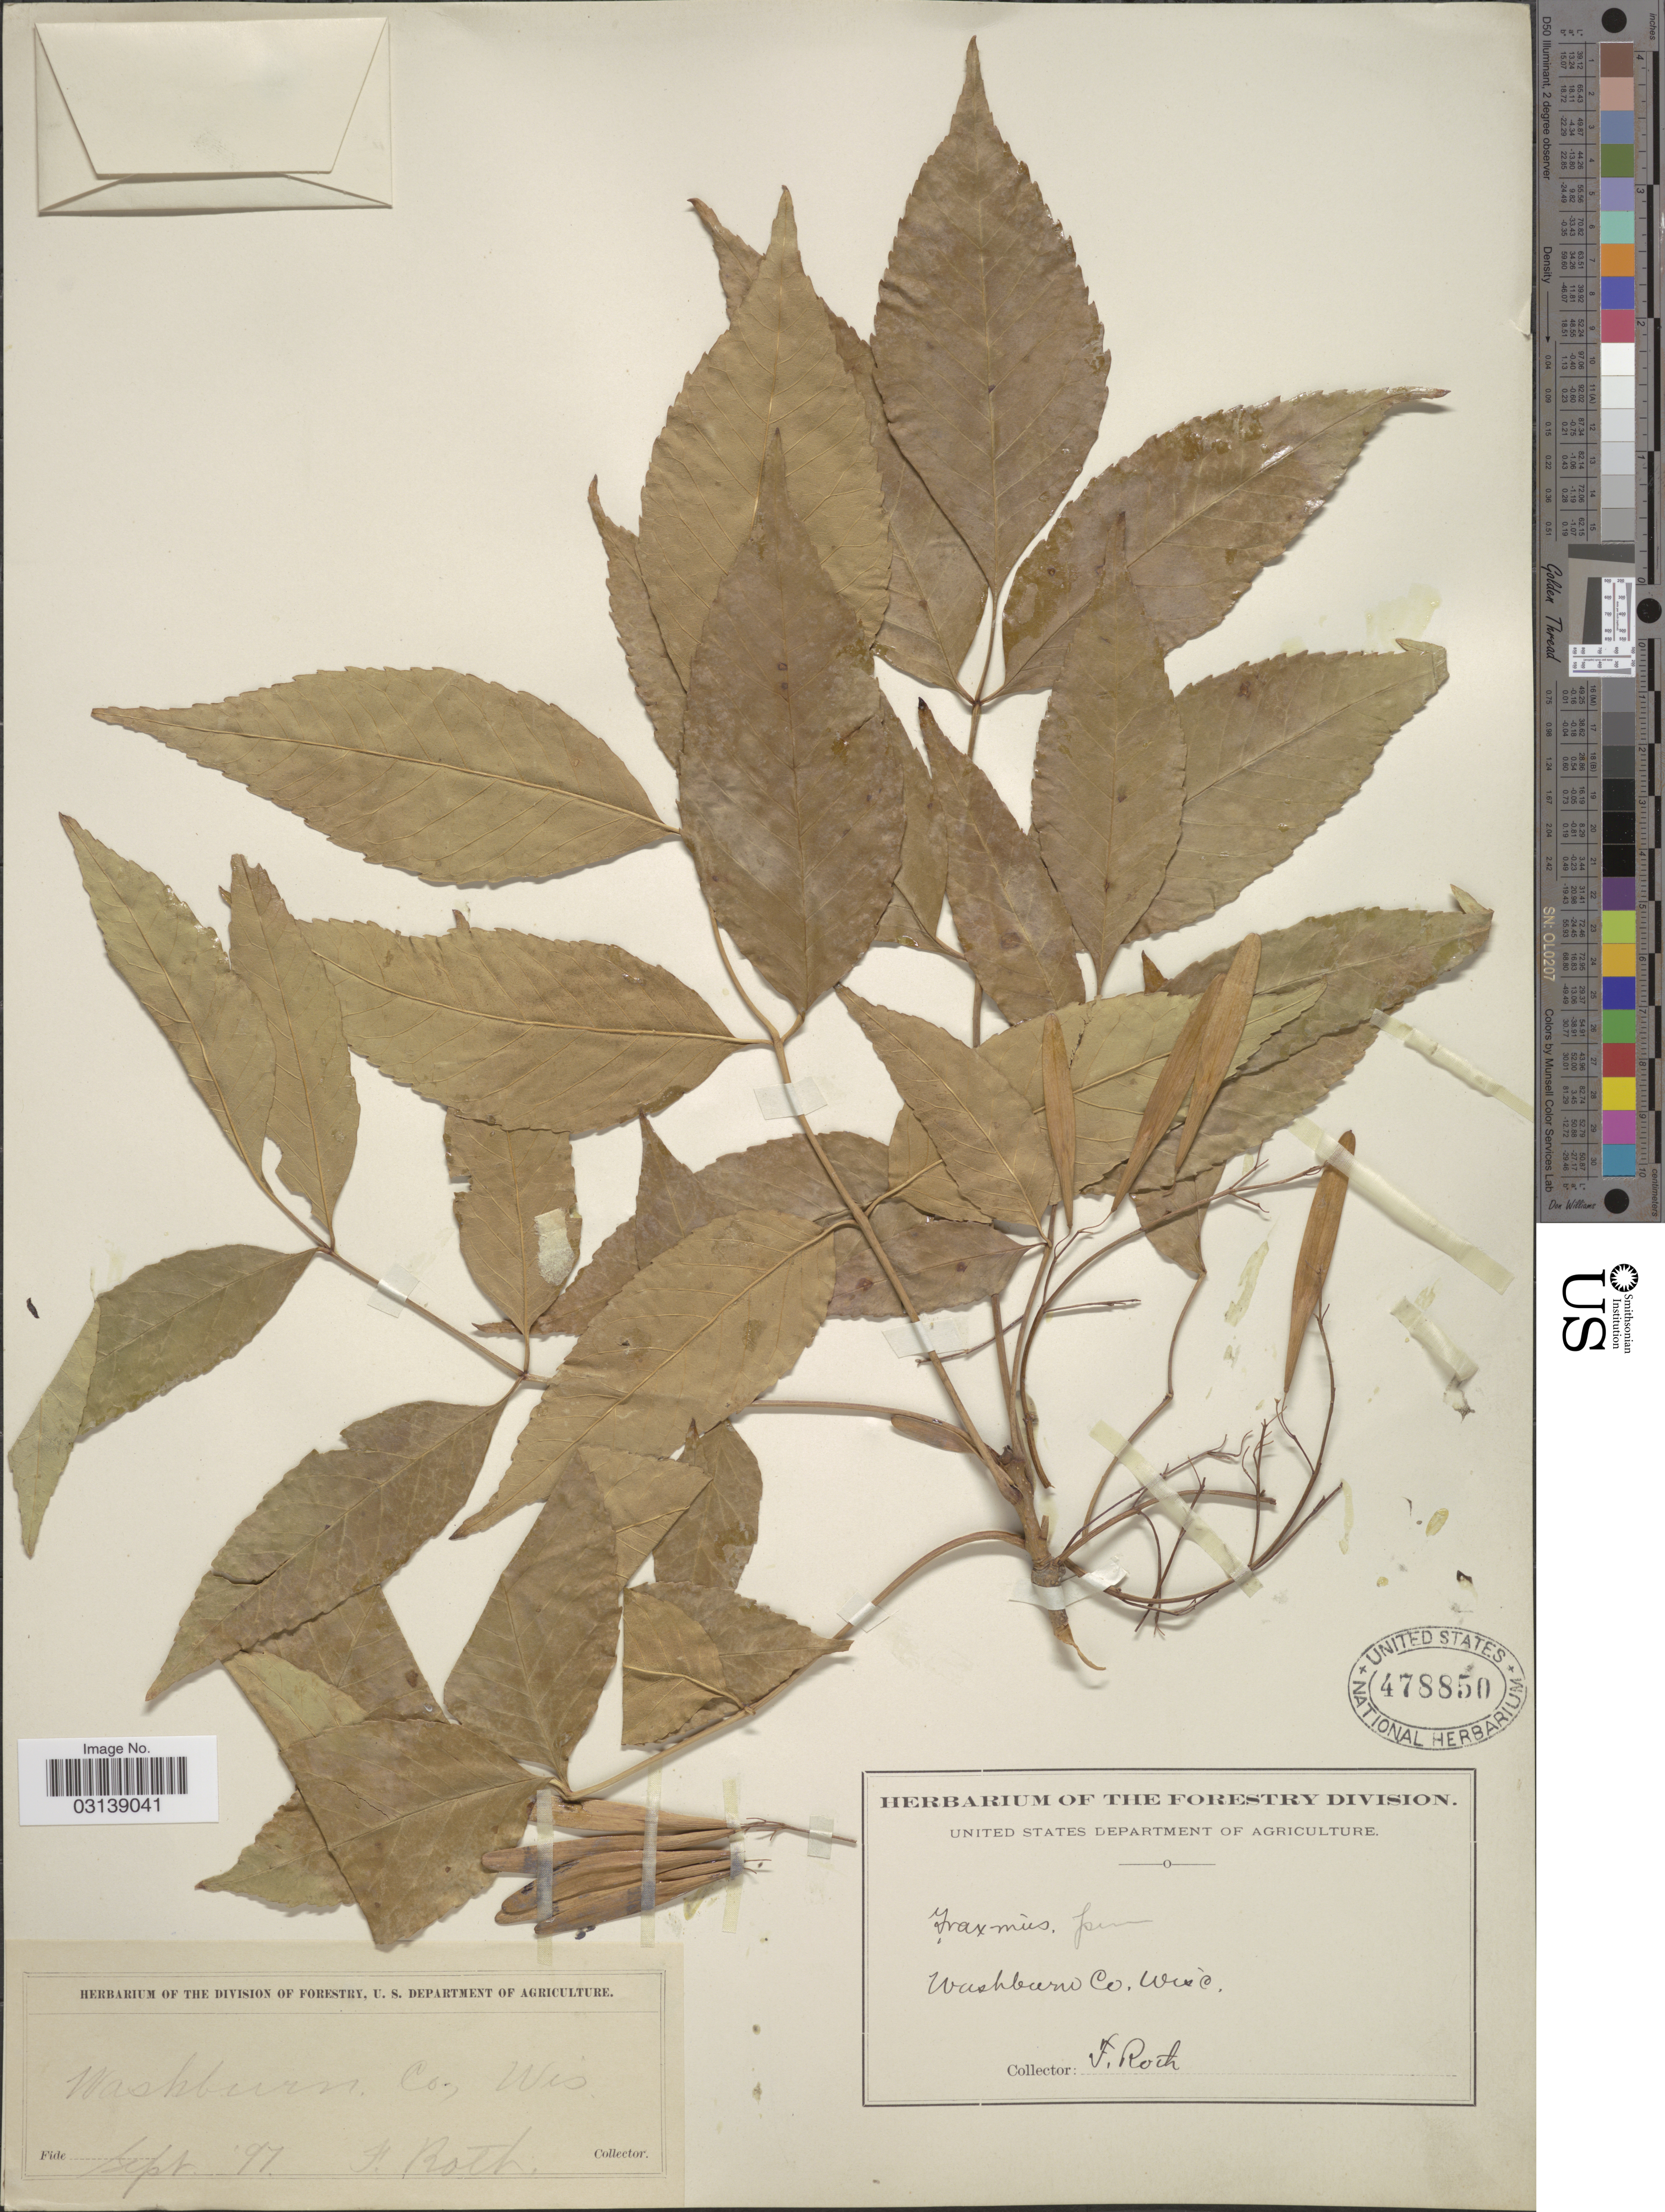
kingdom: Plantae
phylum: Tracheophyta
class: Magnoliopsida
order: Lamiales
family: Oleaceae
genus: Fraxinus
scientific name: Fraxinus pennsylvanica var. pubescens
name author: (Lam.) Lingelsh.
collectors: F. Roth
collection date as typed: Transcribed d/m/y: /9/97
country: United States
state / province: Wisconsin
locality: Washburn Co.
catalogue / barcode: US 478850